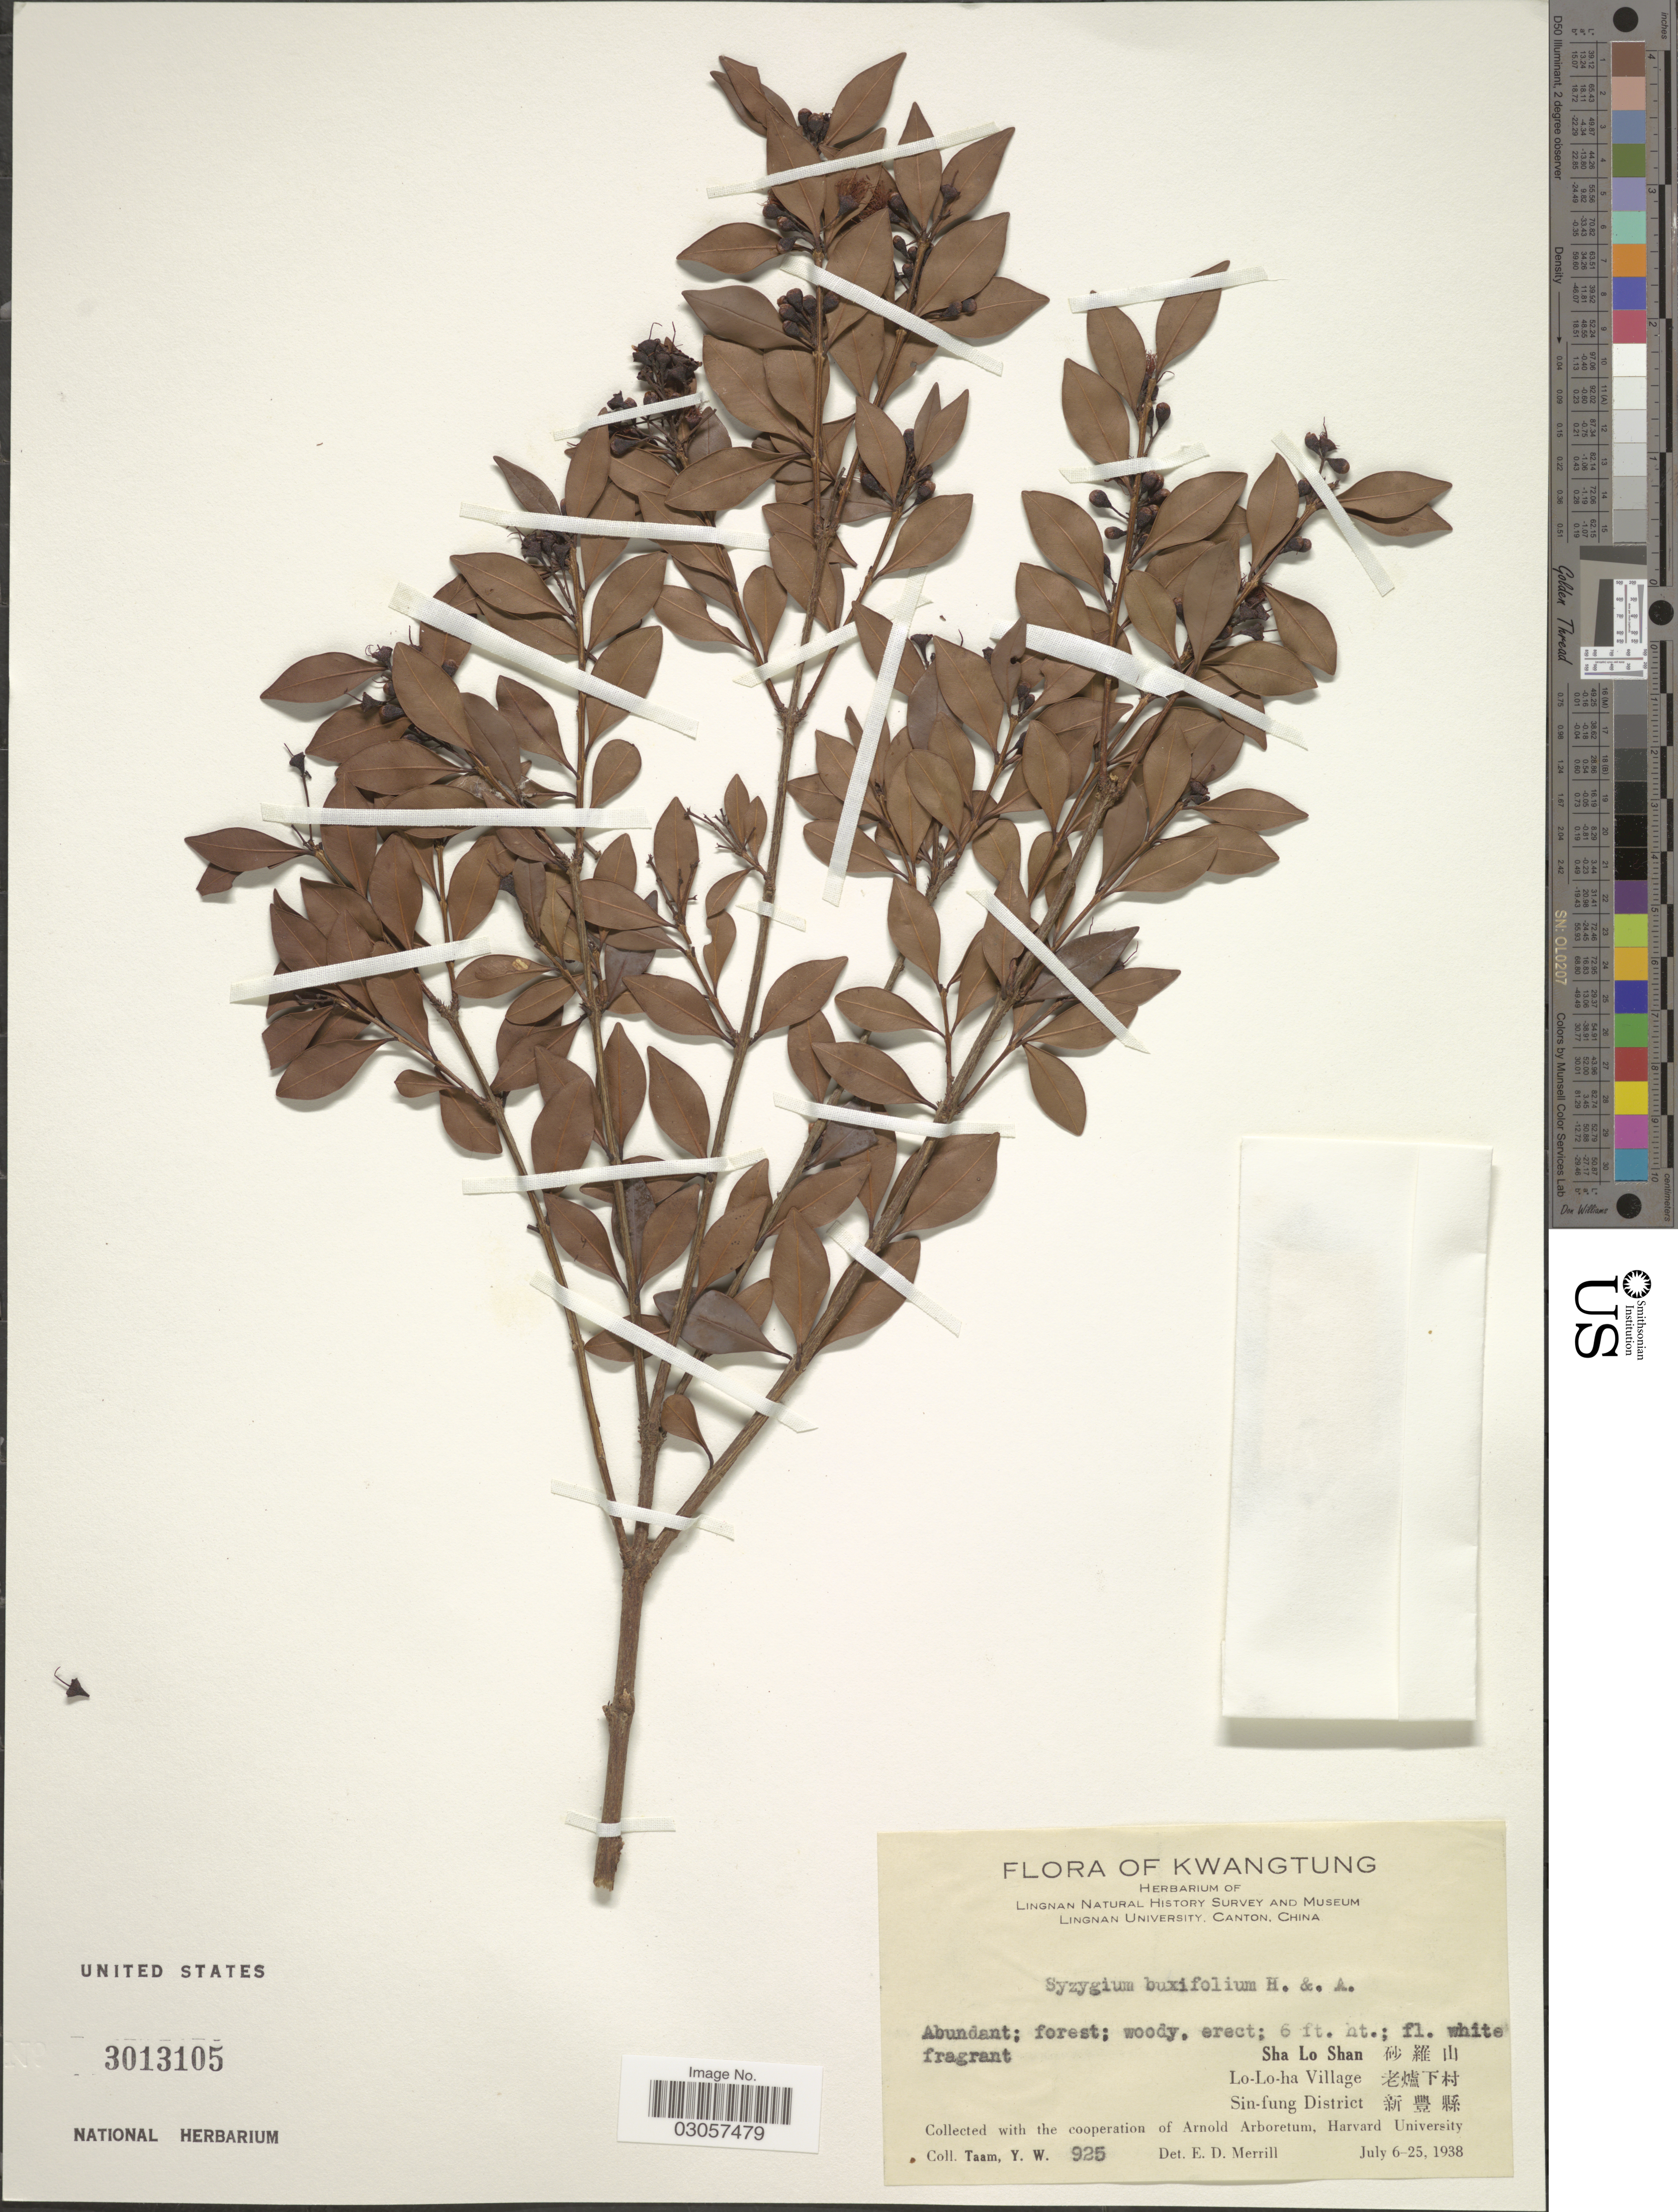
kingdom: Plantae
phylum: Tracheophyta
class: Magnoliopsida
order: Myrtales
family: Myrtaceae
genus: Syzygium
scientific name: Syzygium buxifolium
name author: Hook. & Arn.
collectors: Y. W. Taam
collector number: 925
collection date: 1938-07-06/1938-07-25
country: China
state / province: Guangdong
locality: Kwangtung, Sha Lo Shan, Lo-Lo-ha Village, Sin-fung District.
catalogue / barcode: US 3013105